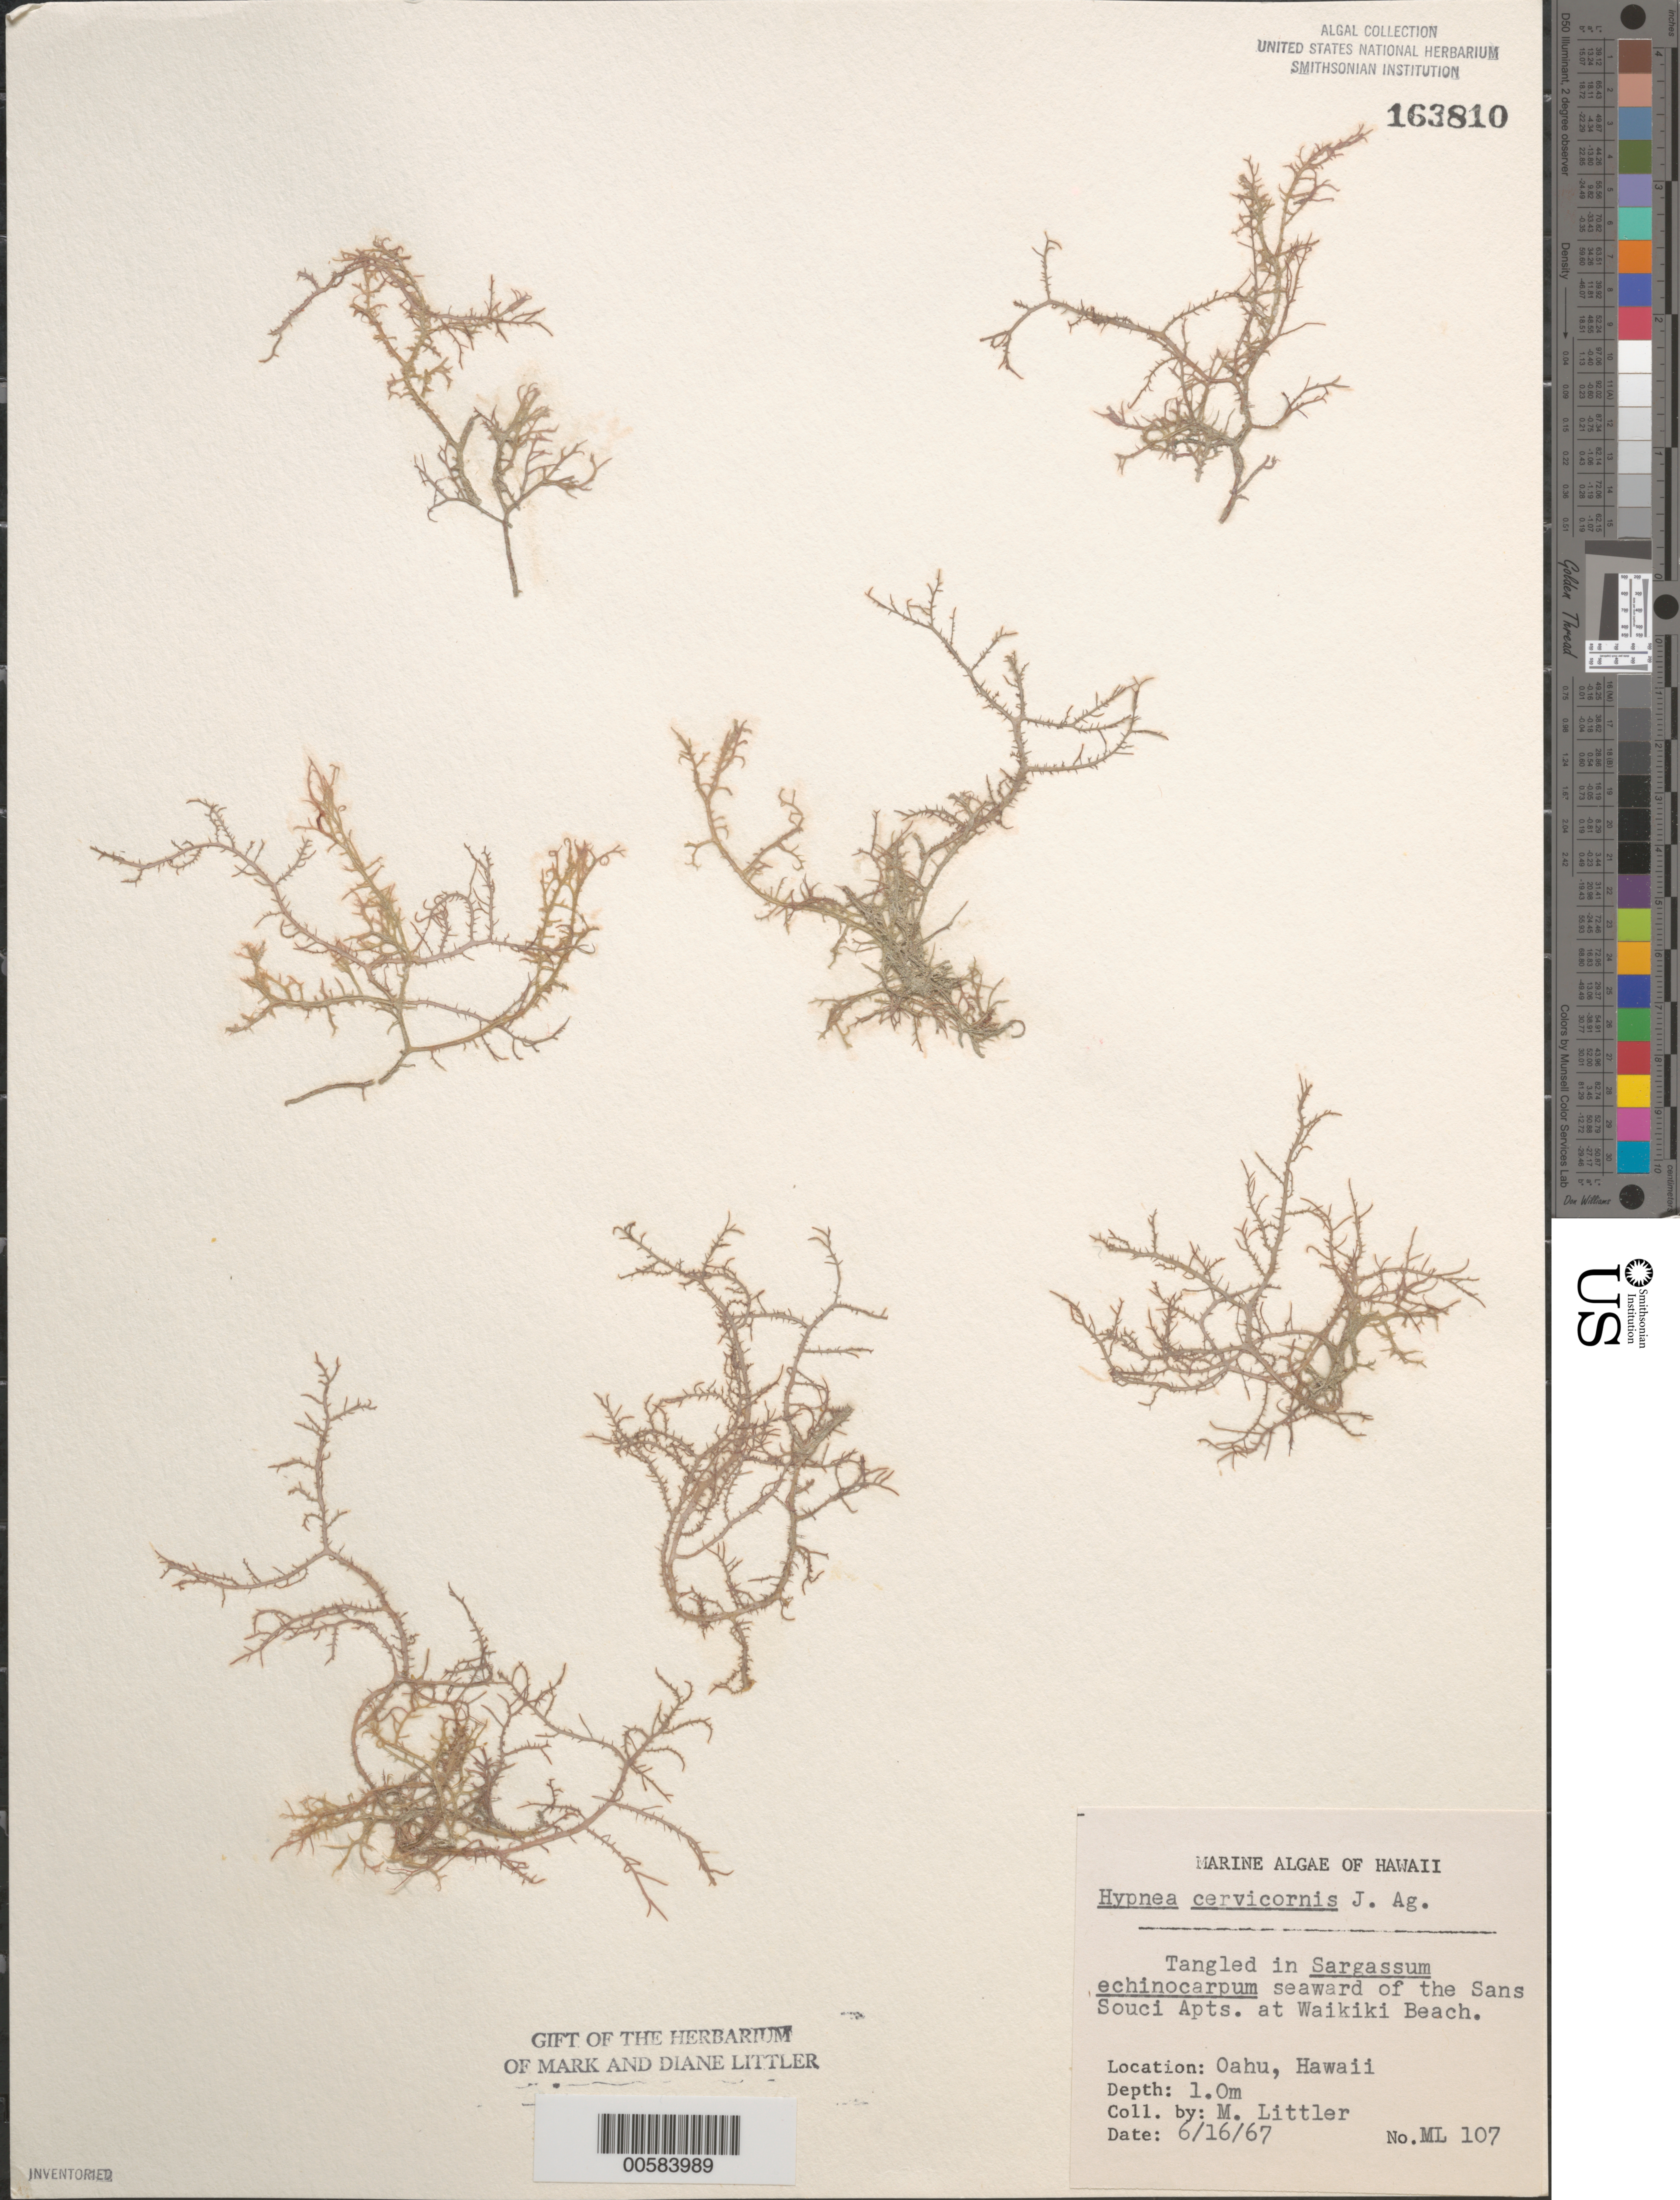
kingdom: Plantae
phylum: Rhodophyta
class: Florideophyceae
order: Gigartinales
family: Cystocloniaceae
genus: Hypnea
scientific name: Hypnea cervicornis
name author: J. Agardh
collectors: M. M. Littler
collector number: ML 107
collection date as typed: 16 Jun 1967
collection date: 1967-06-16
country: United States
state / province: Hawaii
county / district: Honolulu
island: Oahu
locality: Waikiki Beach near Sans Souci Apartments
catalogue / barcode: US 163810